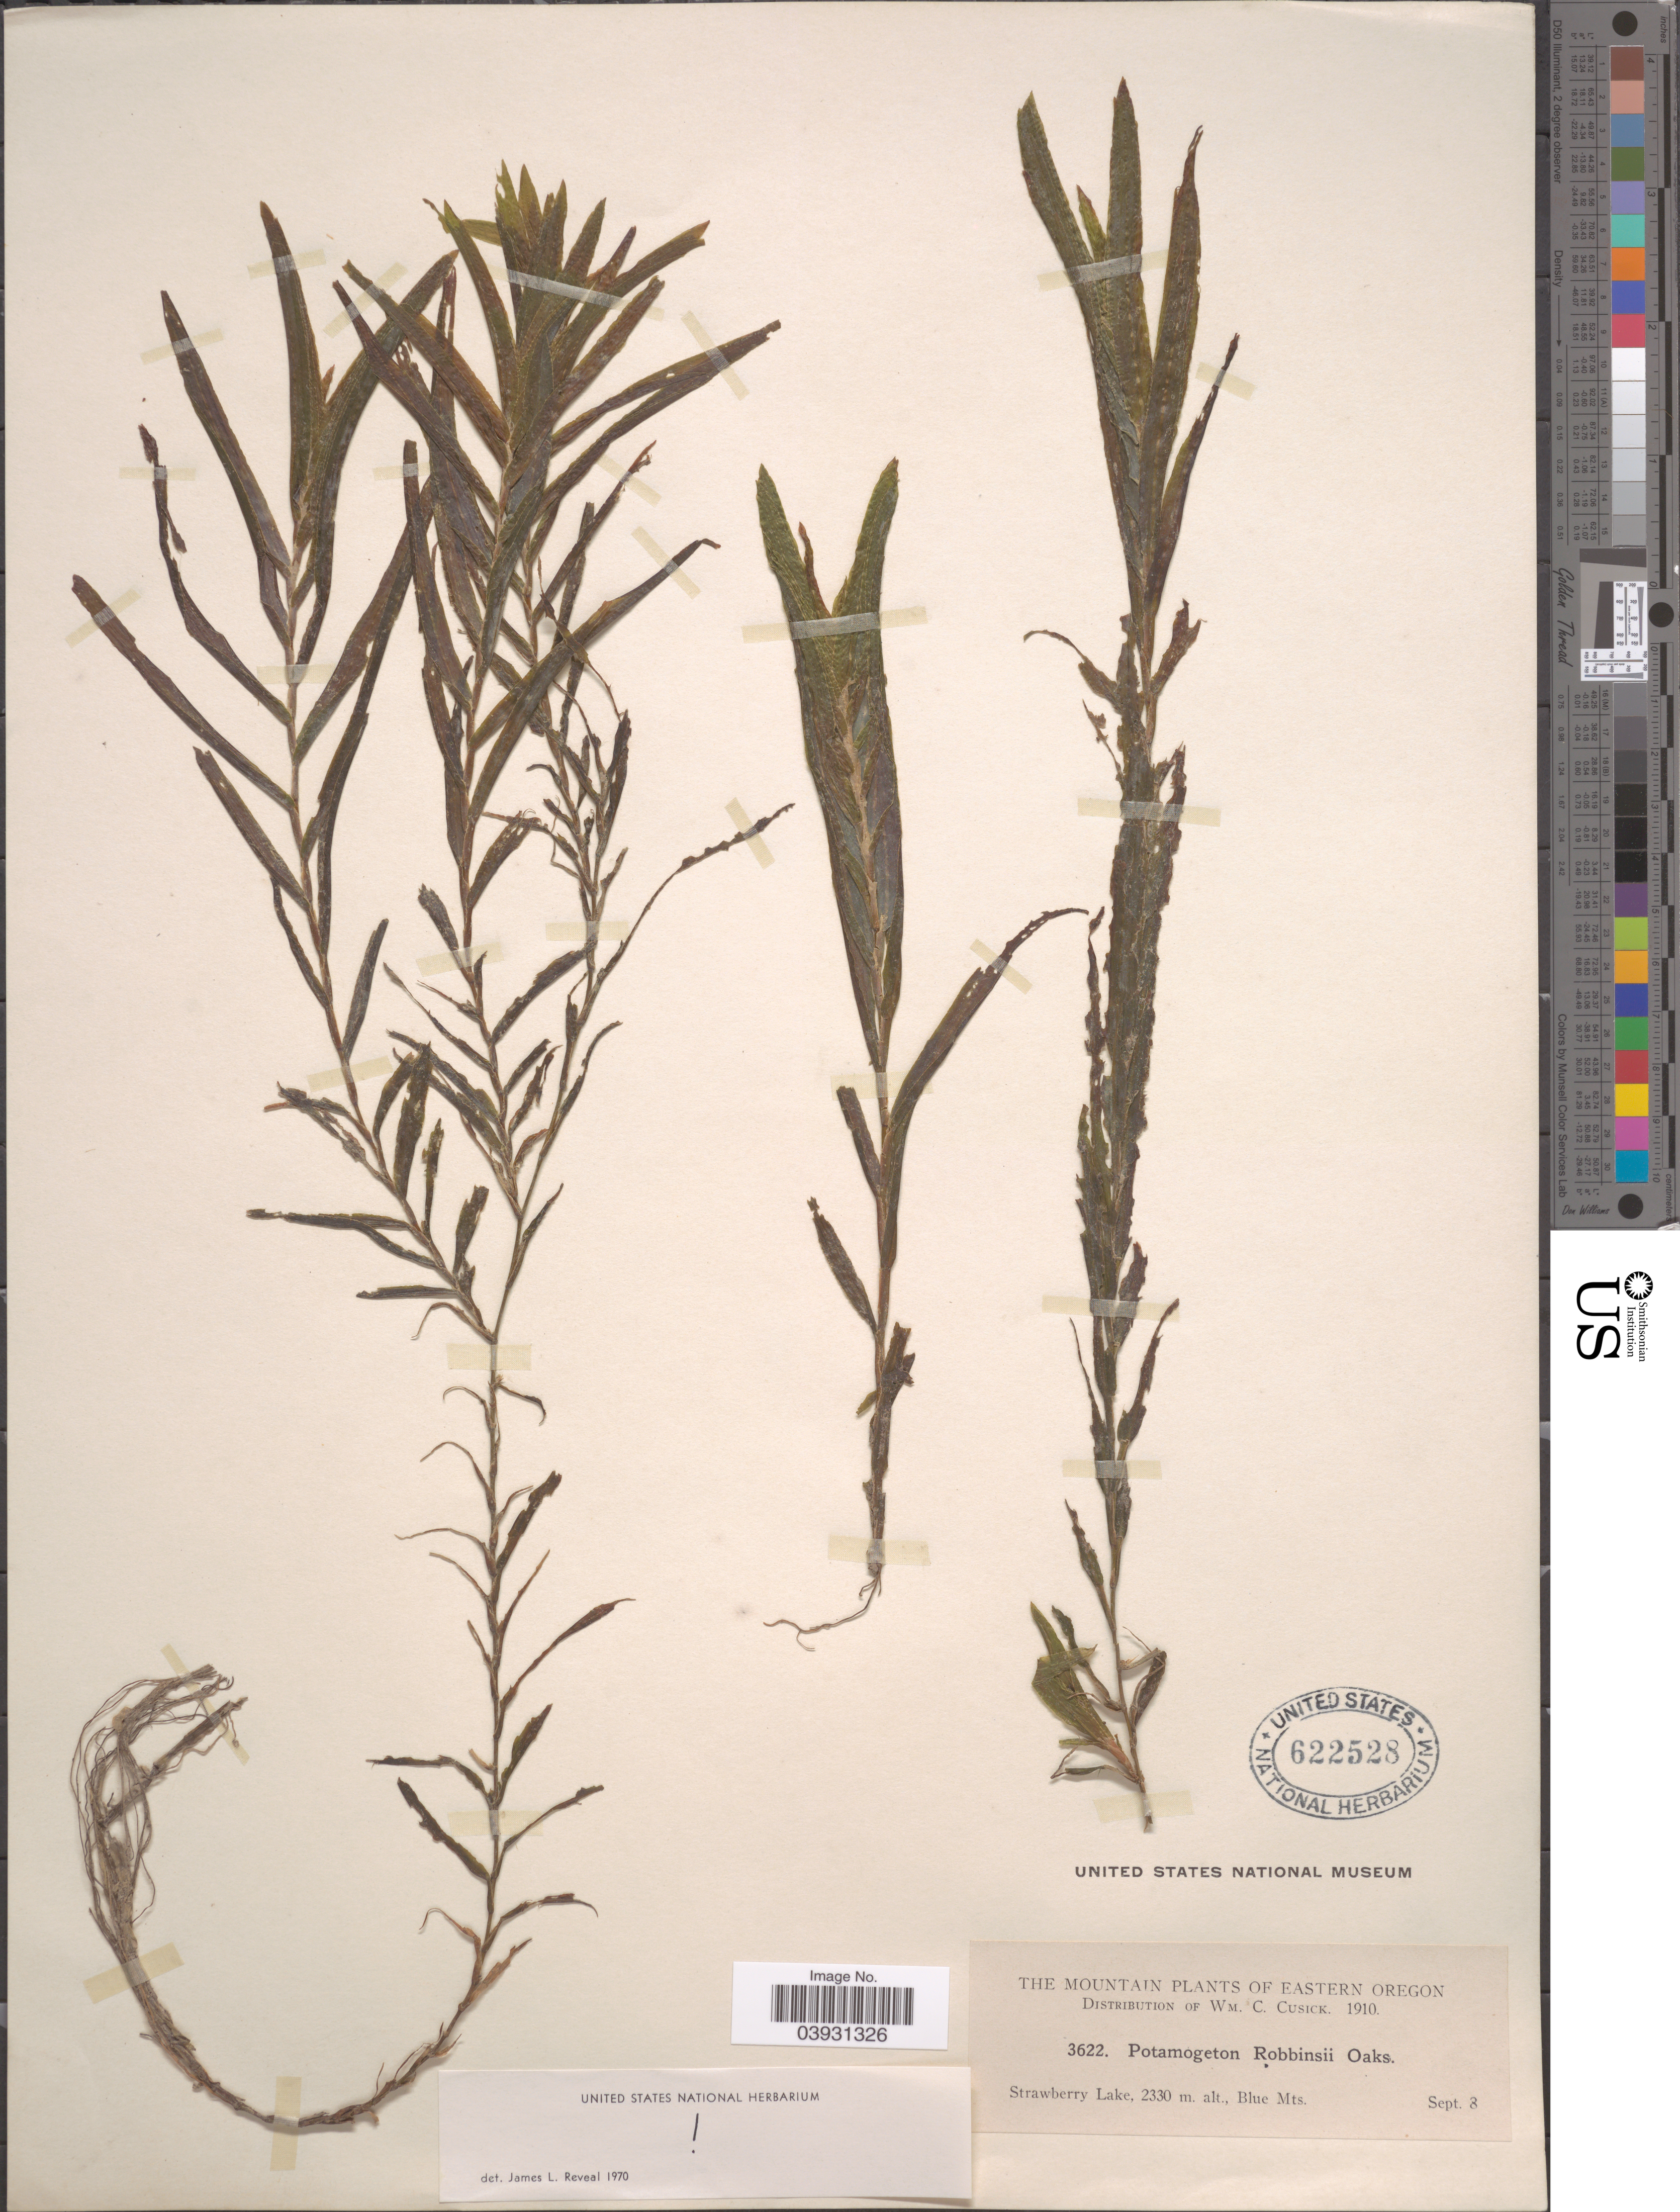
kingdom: Plantae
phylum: Tracheophyta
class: Liliopsida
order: Alismatales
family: Potamogetonaceae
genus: Potamogeton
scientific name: Potamogeton robbinsii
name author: Oakes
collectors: W. C. Cusick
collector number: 3622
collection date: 1910-09-08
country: United States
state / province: Oregon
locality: Eastern Oregon. Strawberry Lake, Blue Mts.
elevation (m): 2330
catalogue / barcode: US 622528